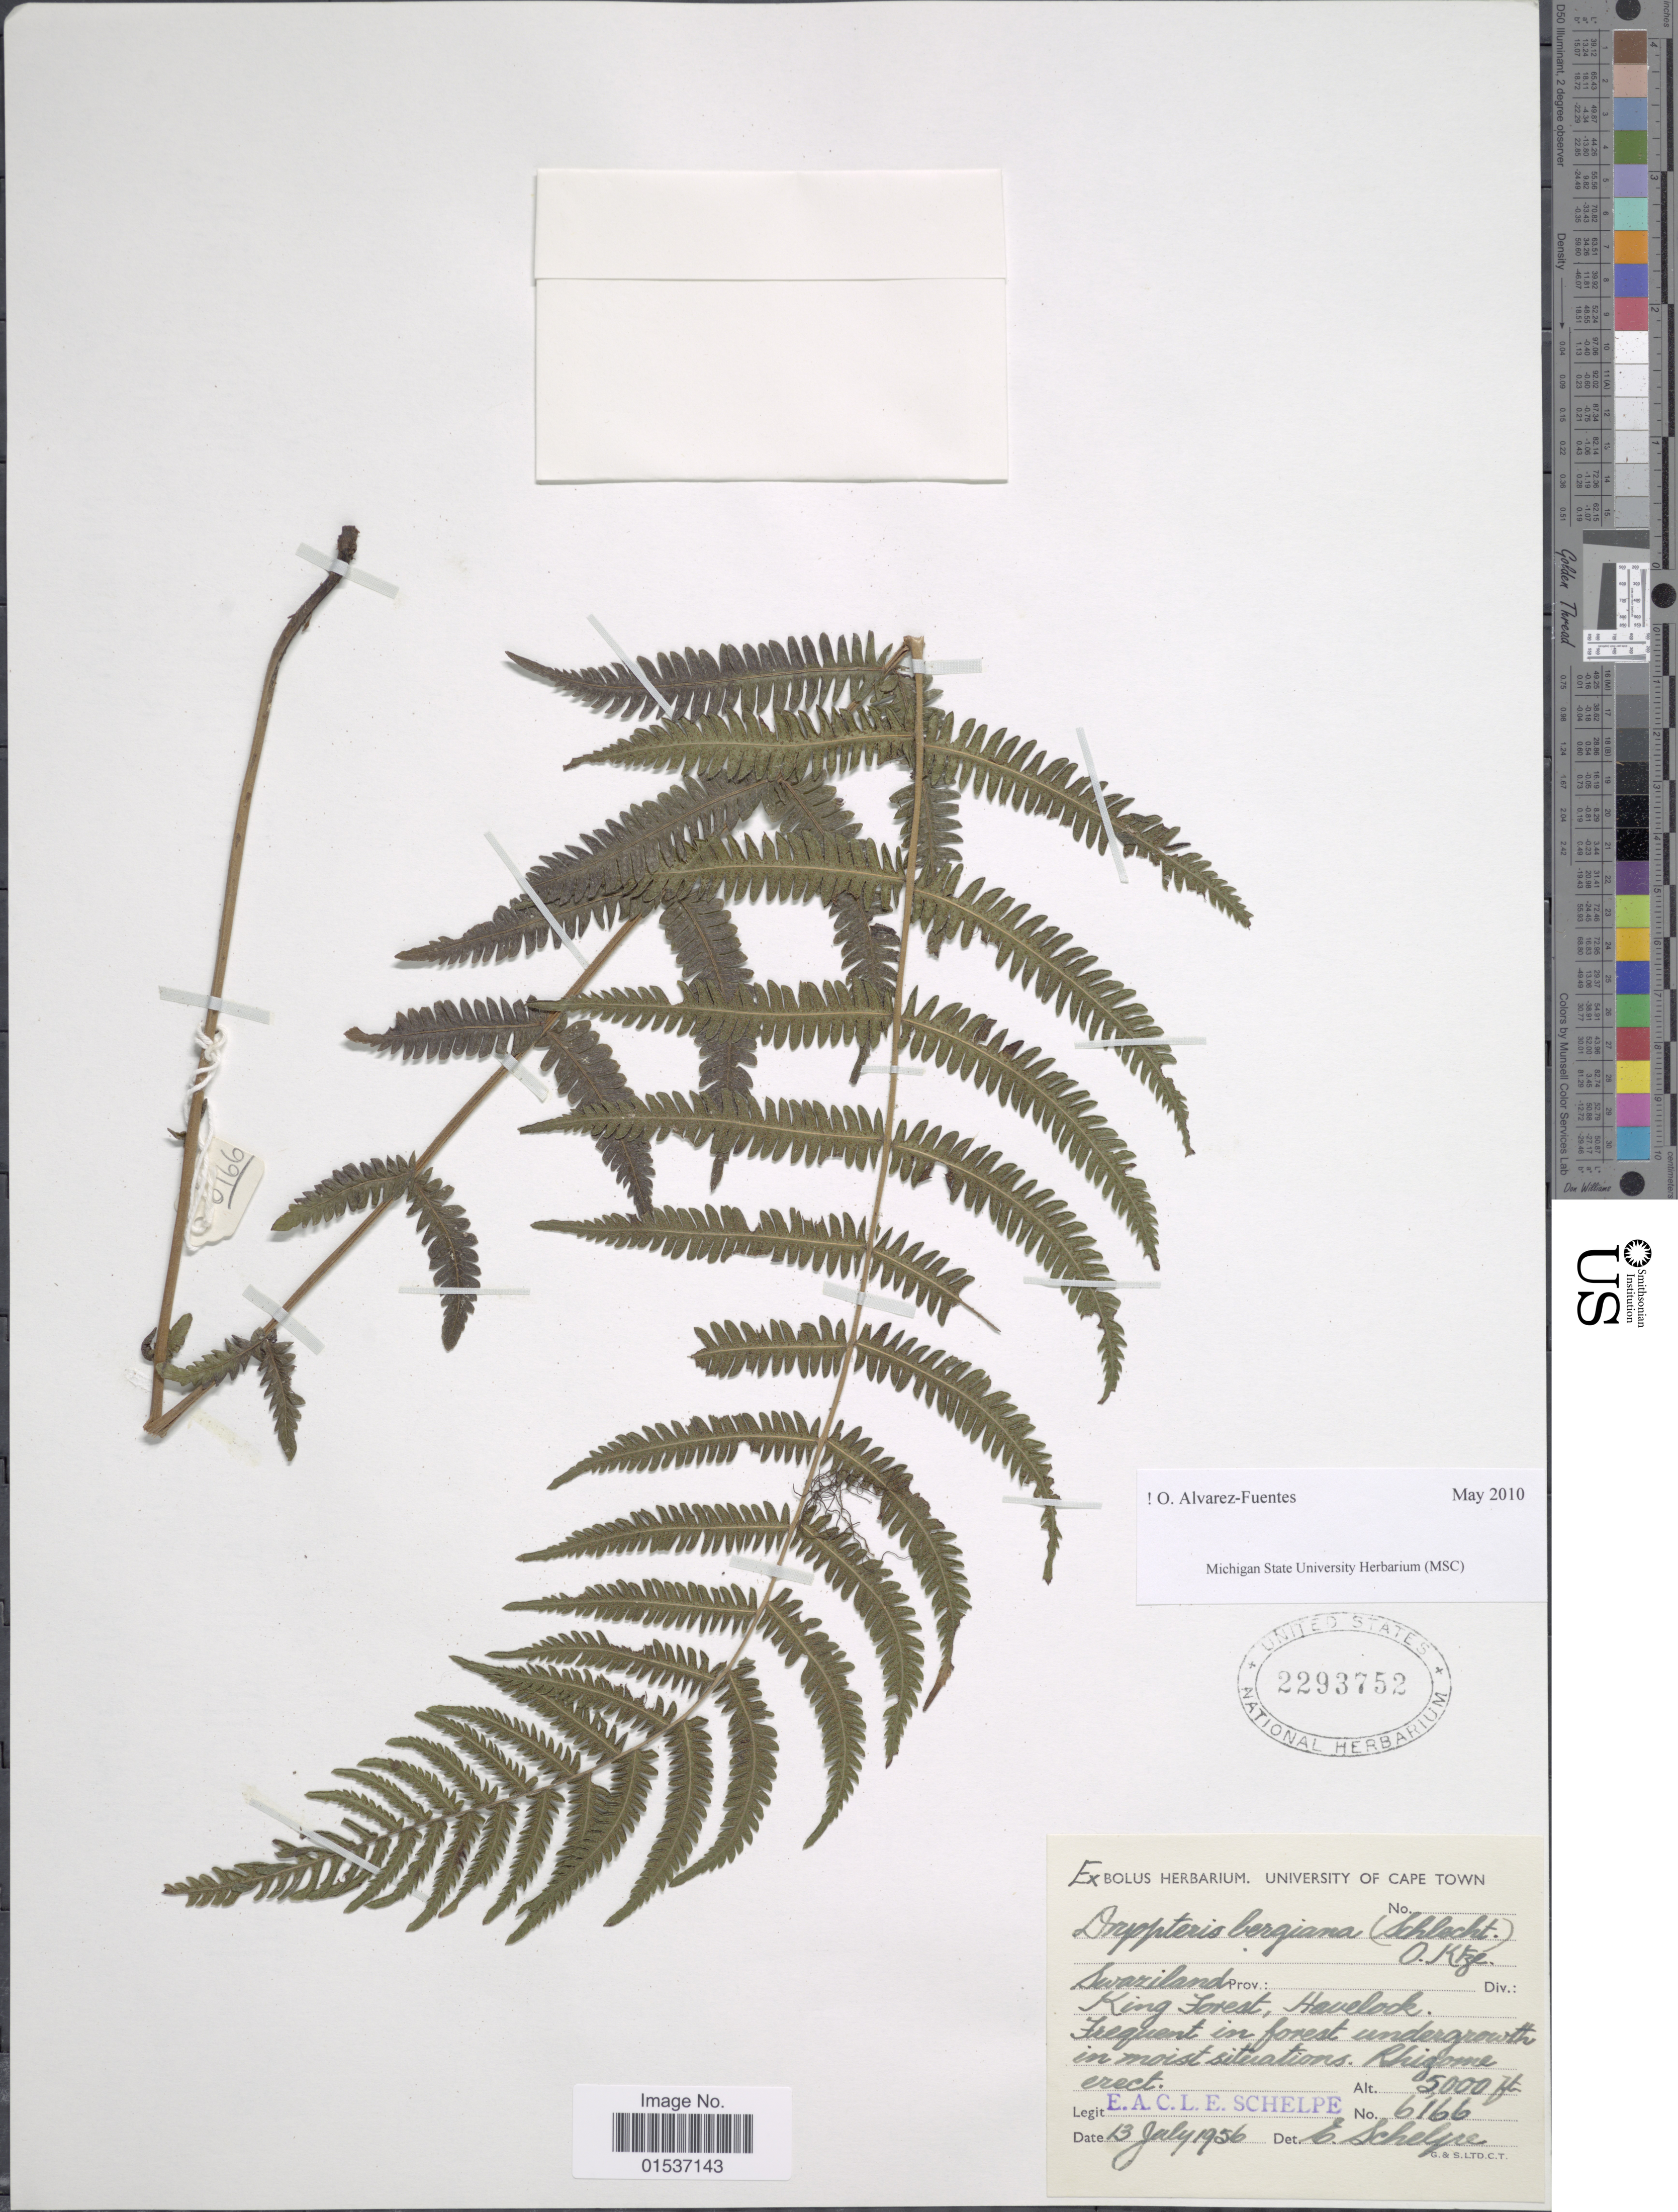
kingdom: Plantae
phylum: Tracheophyta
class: Polypodiopsida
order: Polypodiales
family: Thelypteridaceae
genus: Thelypteris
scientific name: Thelypteris bergiana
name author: (Schltdl.) Ching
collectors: E. A. C. L. E. Schelpe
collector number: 6166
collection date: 1956-07-13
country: Eswatini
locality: Swaziland, King Forest, Havelook. [interpreted]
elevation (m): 1524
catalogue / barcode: US 2293752